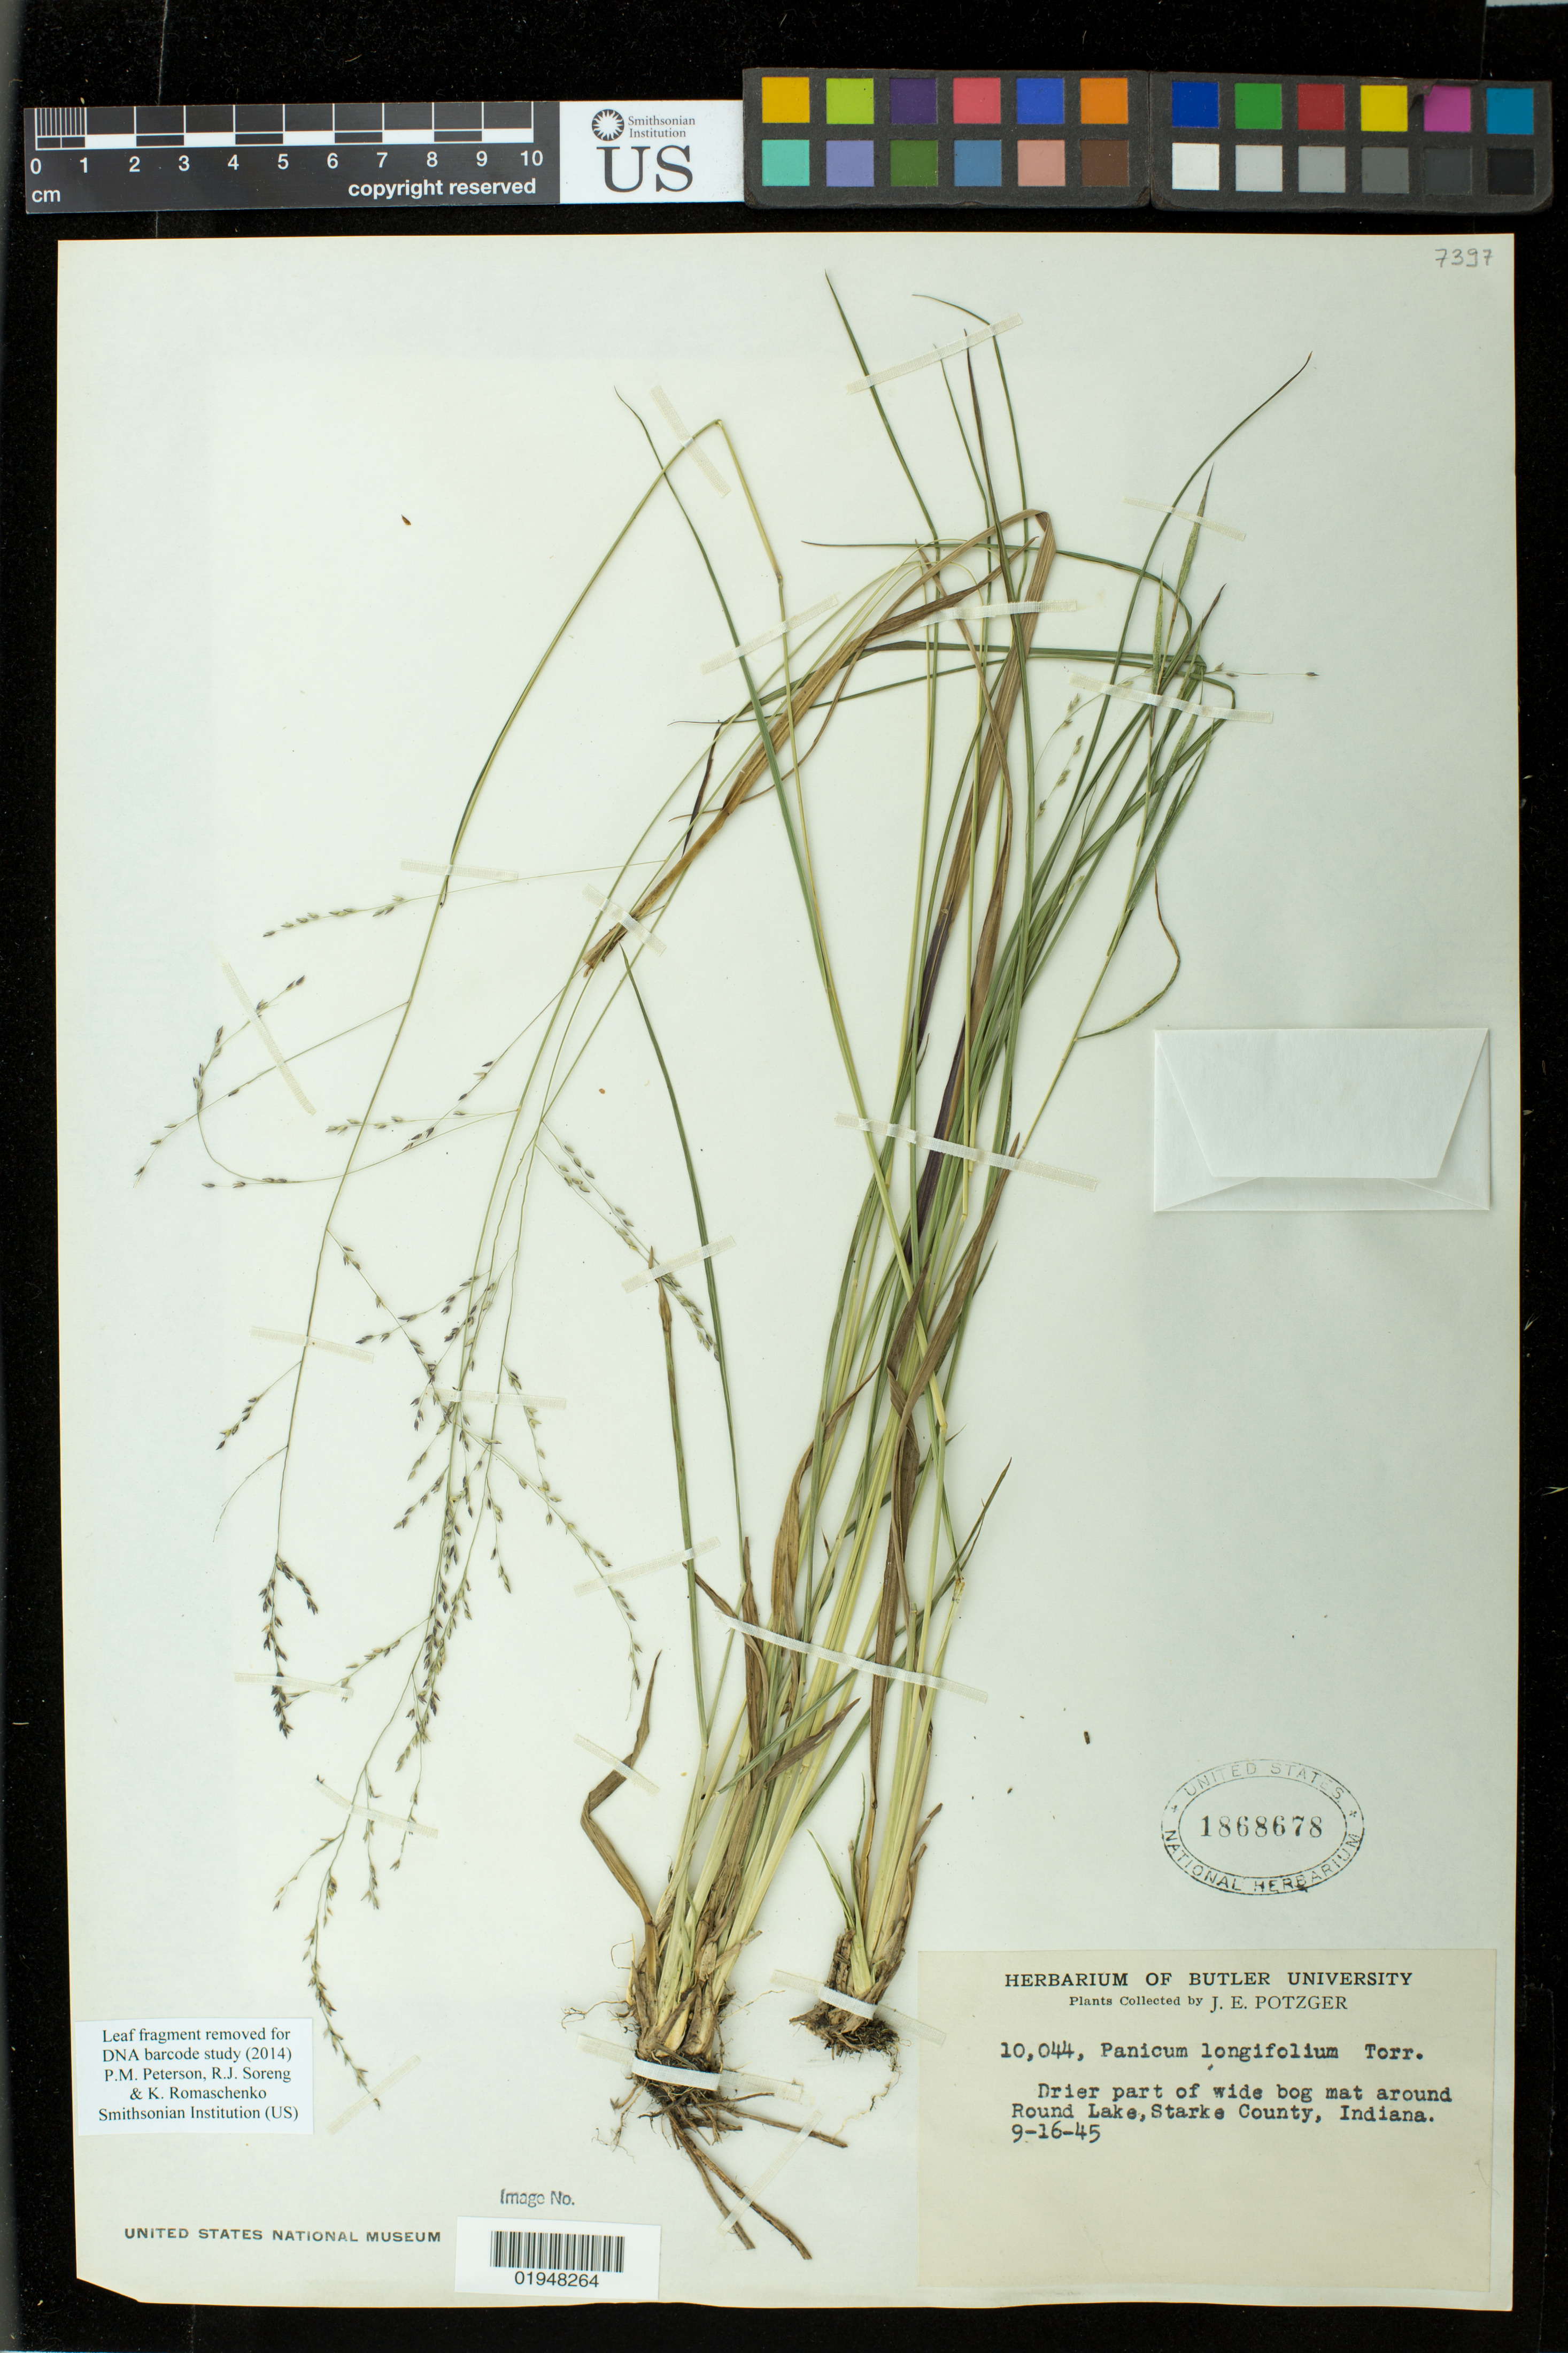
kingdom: Plantae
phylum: Tracheophyta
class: Liliopsida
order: Poales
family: Poaceae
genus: Panicum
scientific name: Panicum longifolium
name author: Torr.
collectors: J. Potzger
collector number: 10044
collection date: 1945-09-16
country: United States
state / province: Indiana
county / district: Starke County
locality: Round Lake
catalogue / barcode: US 1868678